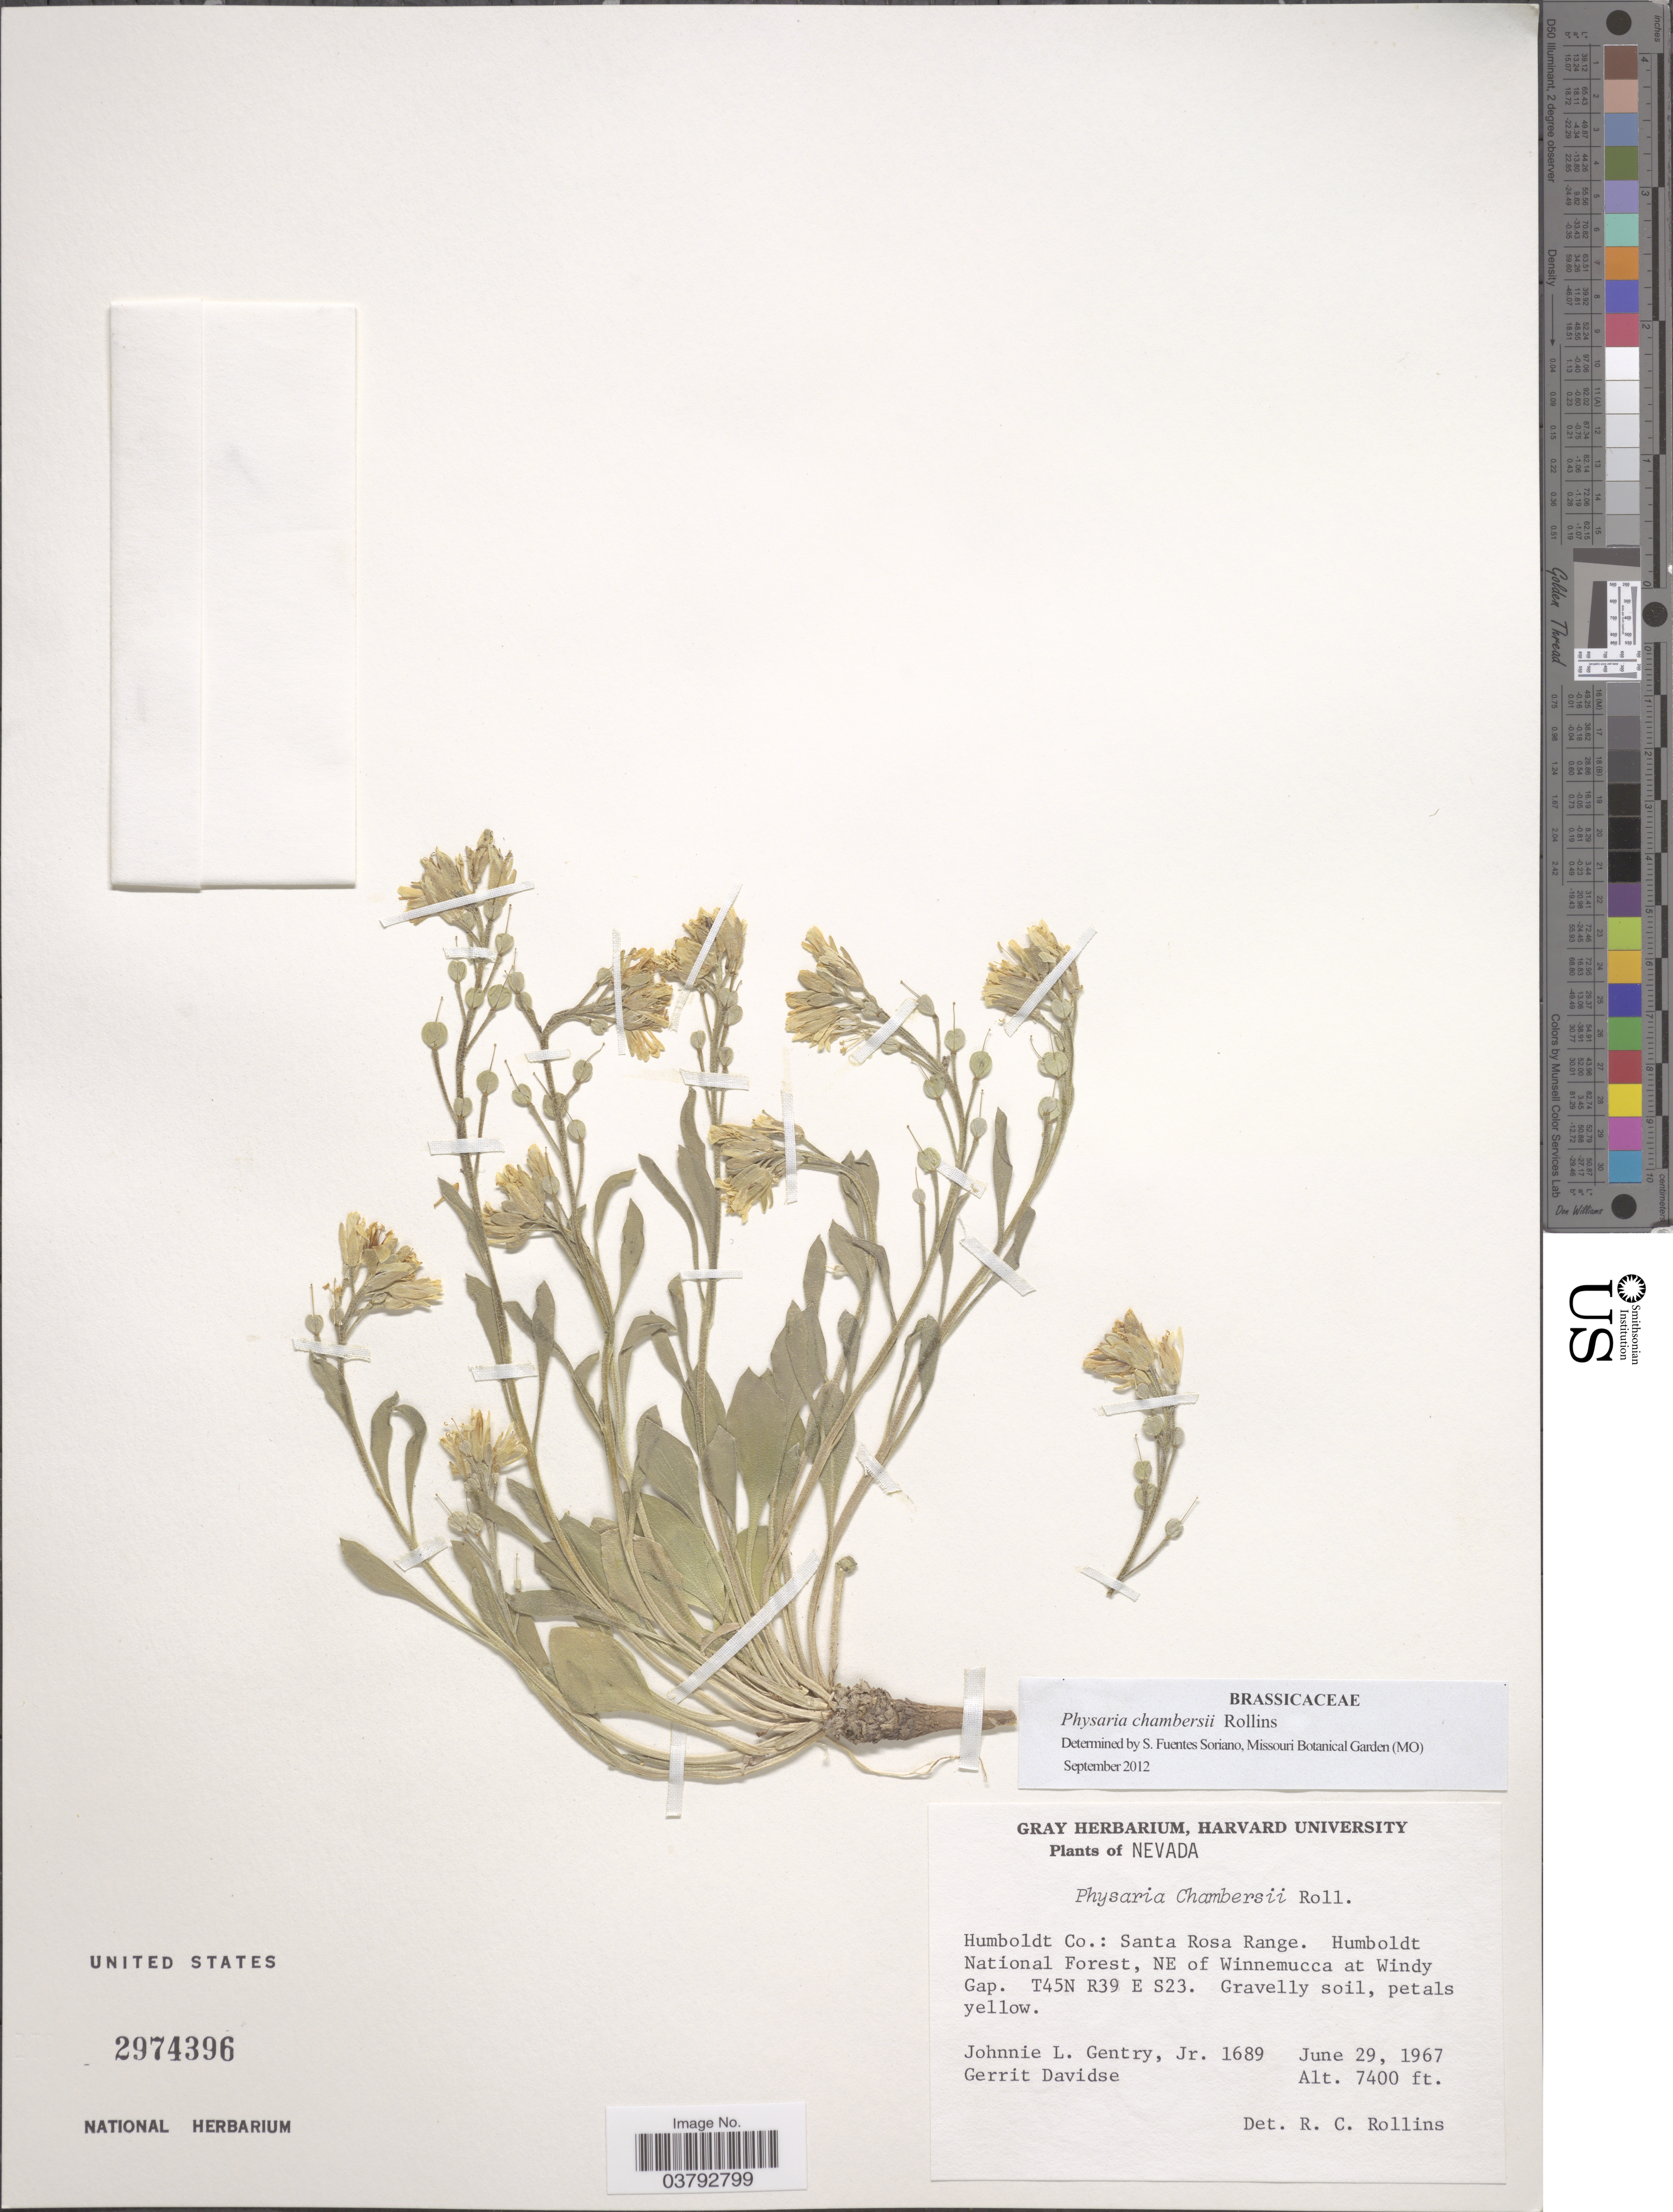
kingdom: Plantae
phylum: Tracheophyta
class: Magnoliopsida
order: Brassicales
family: Brassicaceae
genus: Physaria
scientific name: Physaria chambersii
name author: Rollins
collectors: J. L. Gentry & G. Davidse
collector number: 1689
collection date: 1967-06-29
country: United States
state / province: Nevada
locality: Humboldt Co.: Santa Rosa Range. Humboldt National Forest, NE of Winnemucca at Windy Gap. T45N R39 E S23.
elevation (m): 2256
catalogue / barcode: US 2974396